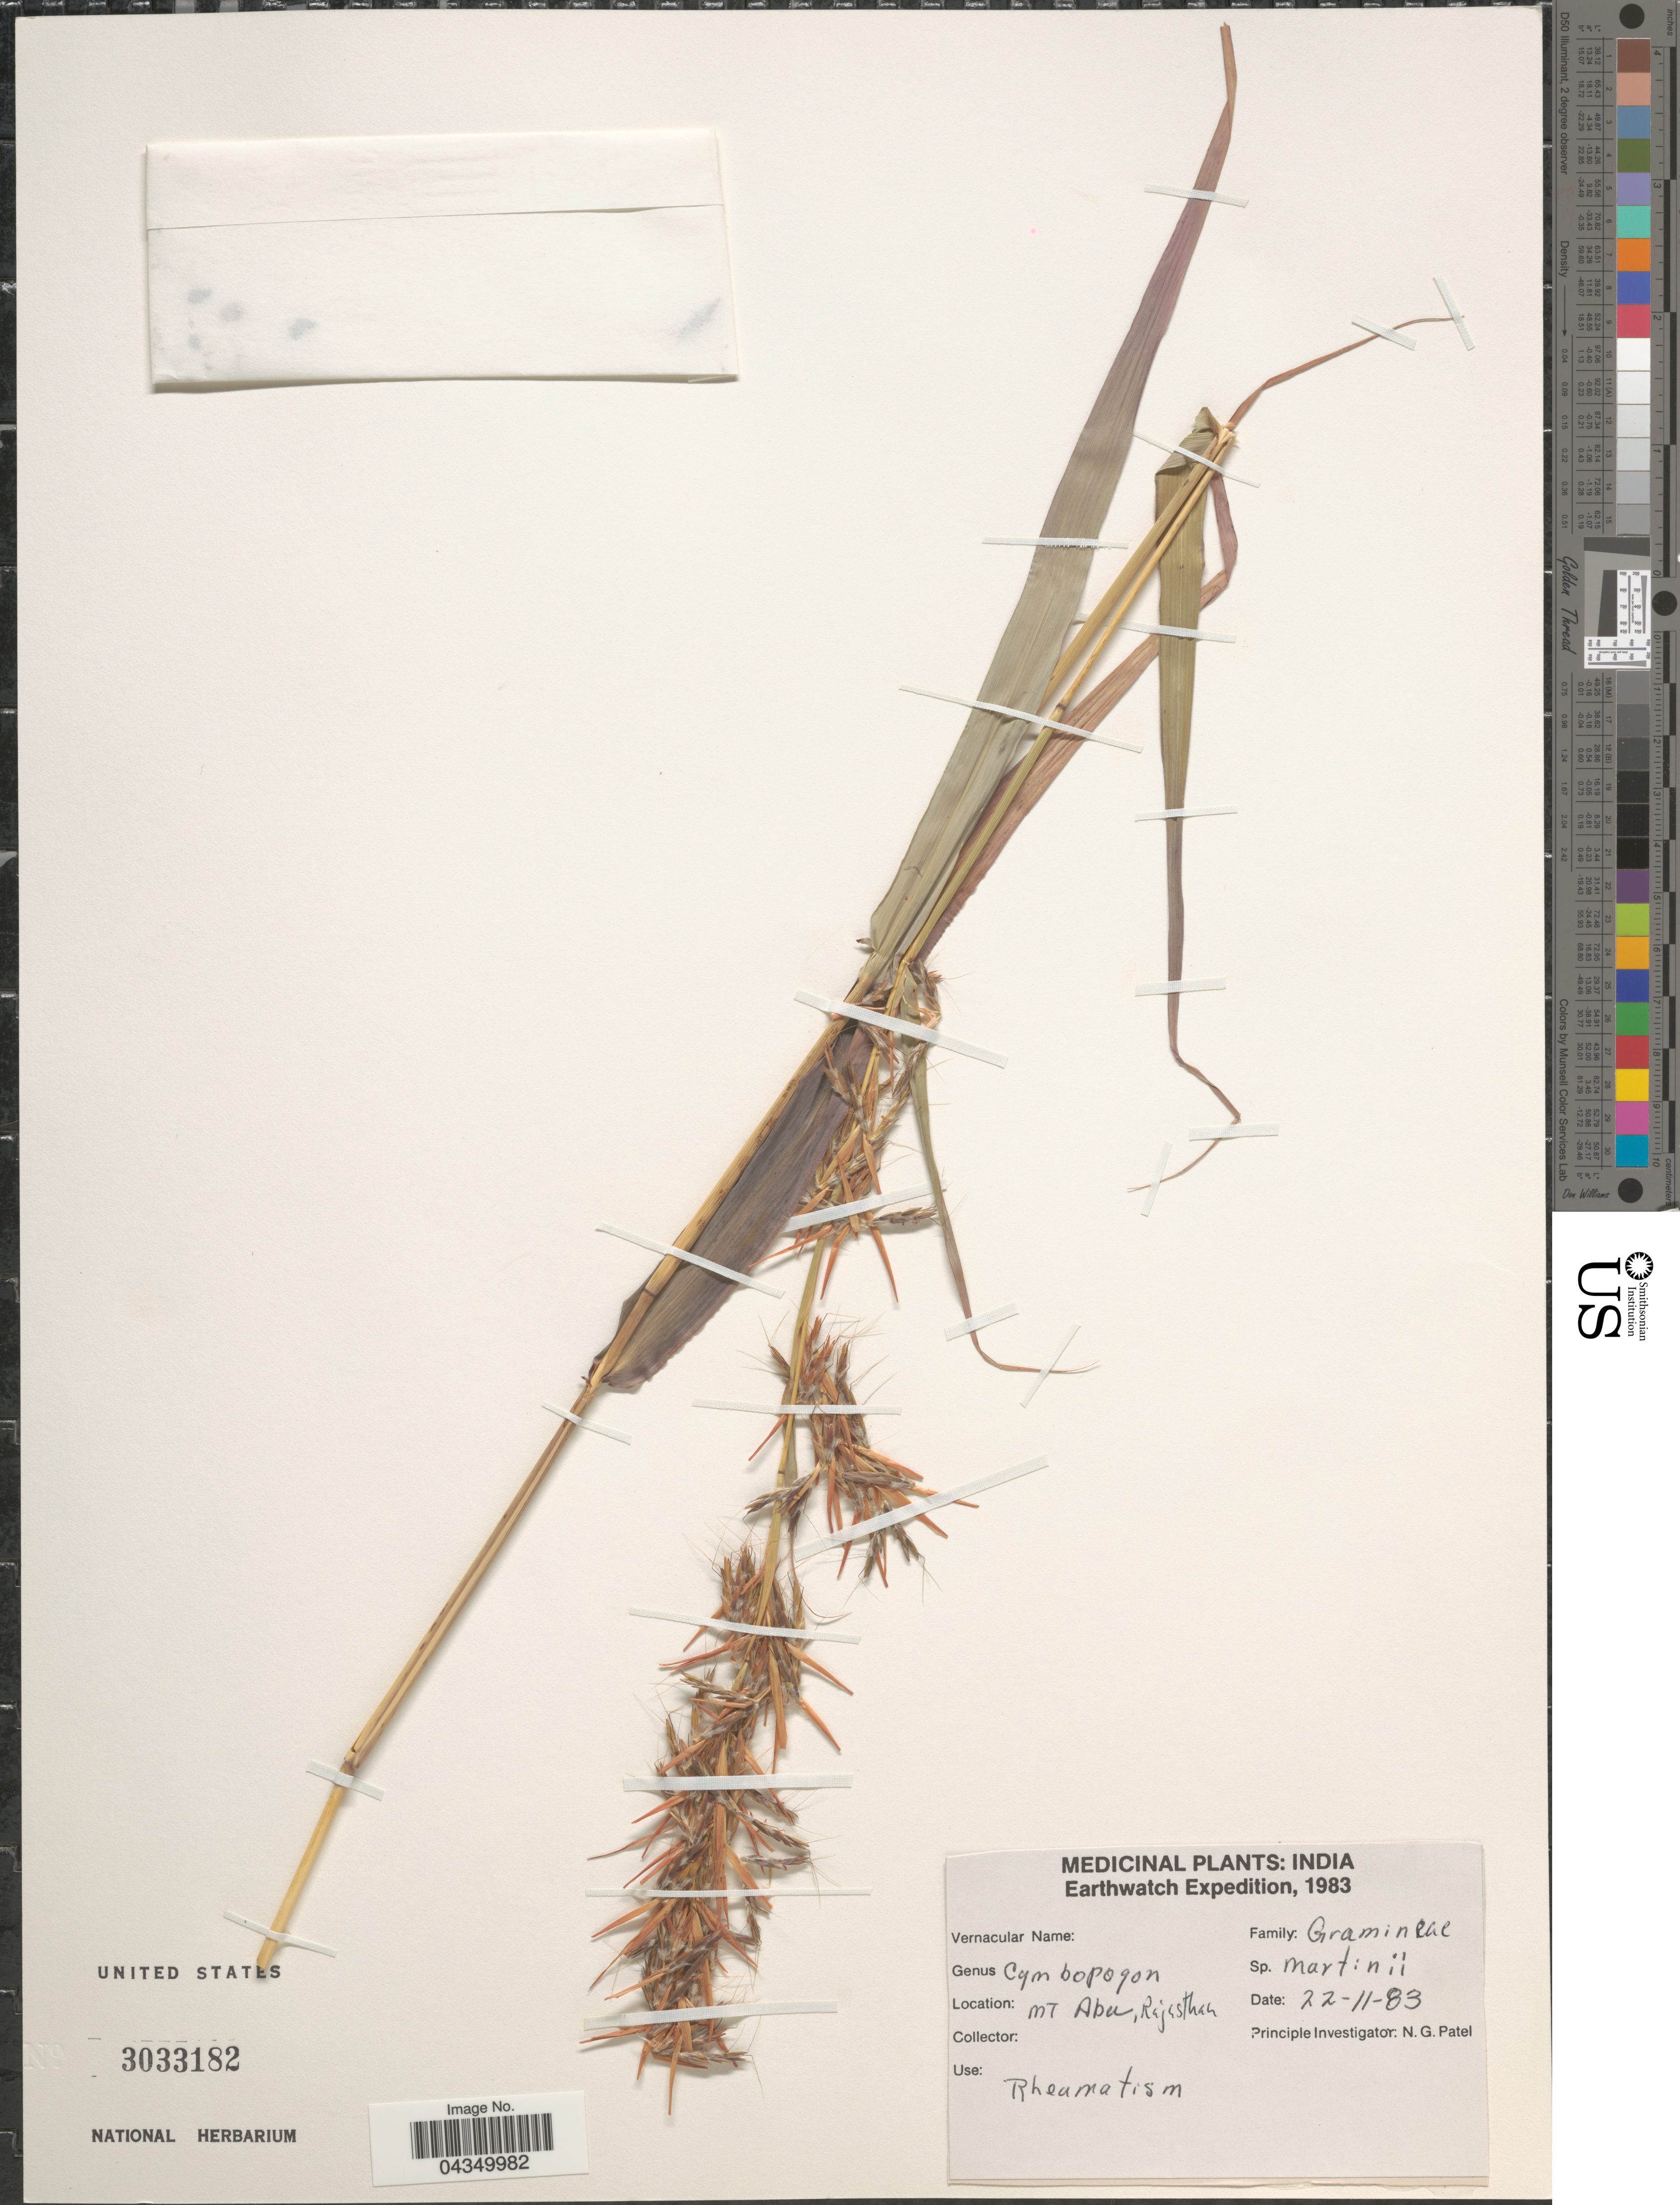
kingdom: Plantae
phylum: Tracheophyta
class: Liliopsida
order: Poales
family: Poaceae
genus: Cymbopogon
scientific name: Cymbopogon martini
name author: (Roxb.) Stapf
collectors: N. Patel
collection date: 1983-11-22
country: India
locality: Earthwatch Expedition, 1983. Mt Abu, Rajasthan.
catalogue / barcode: US 3013382